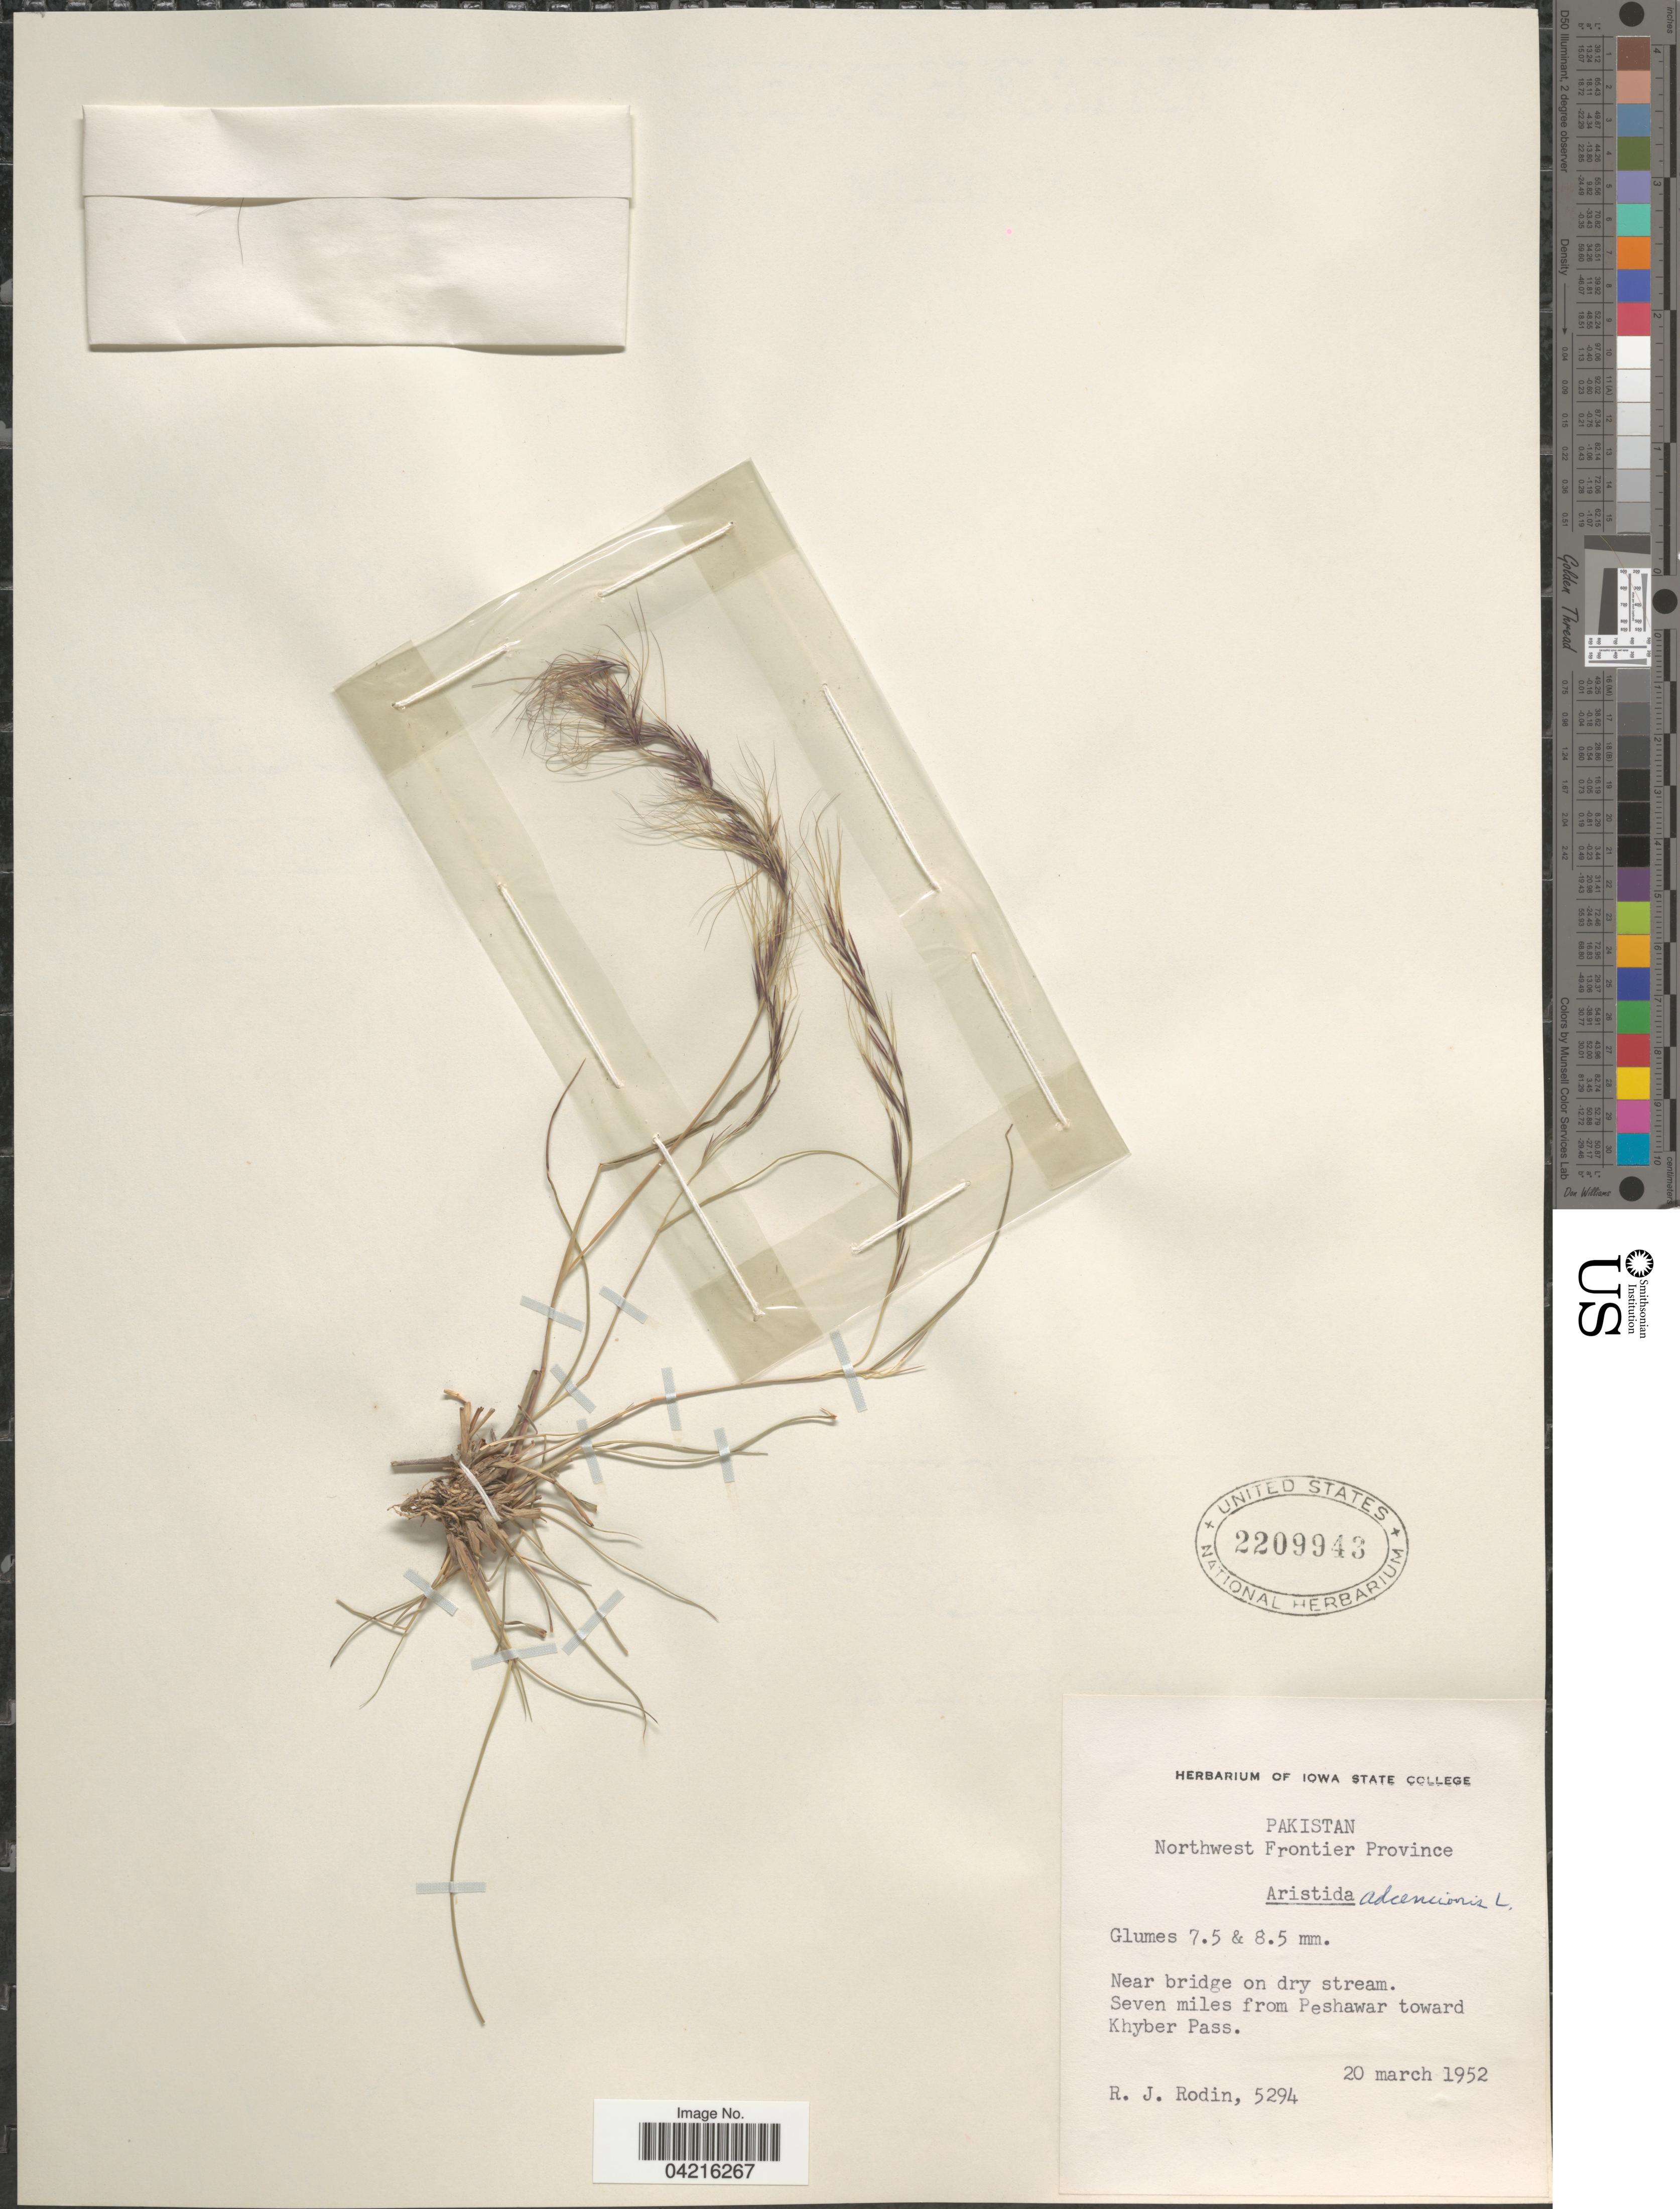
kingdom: Plantae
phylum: Tracheophyta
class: Liliopsida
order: Poales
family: Poaceae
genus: Aristida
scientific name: Aristida adscensionis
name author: L.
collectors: R. J. Rodin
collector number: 5294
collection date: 1952-03-20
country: Pakistan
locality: Northwest Frontier Province. Near bridge on dry stream. Seven miles from Peshawar toward Khyber Pass.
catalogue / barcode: US 2209943